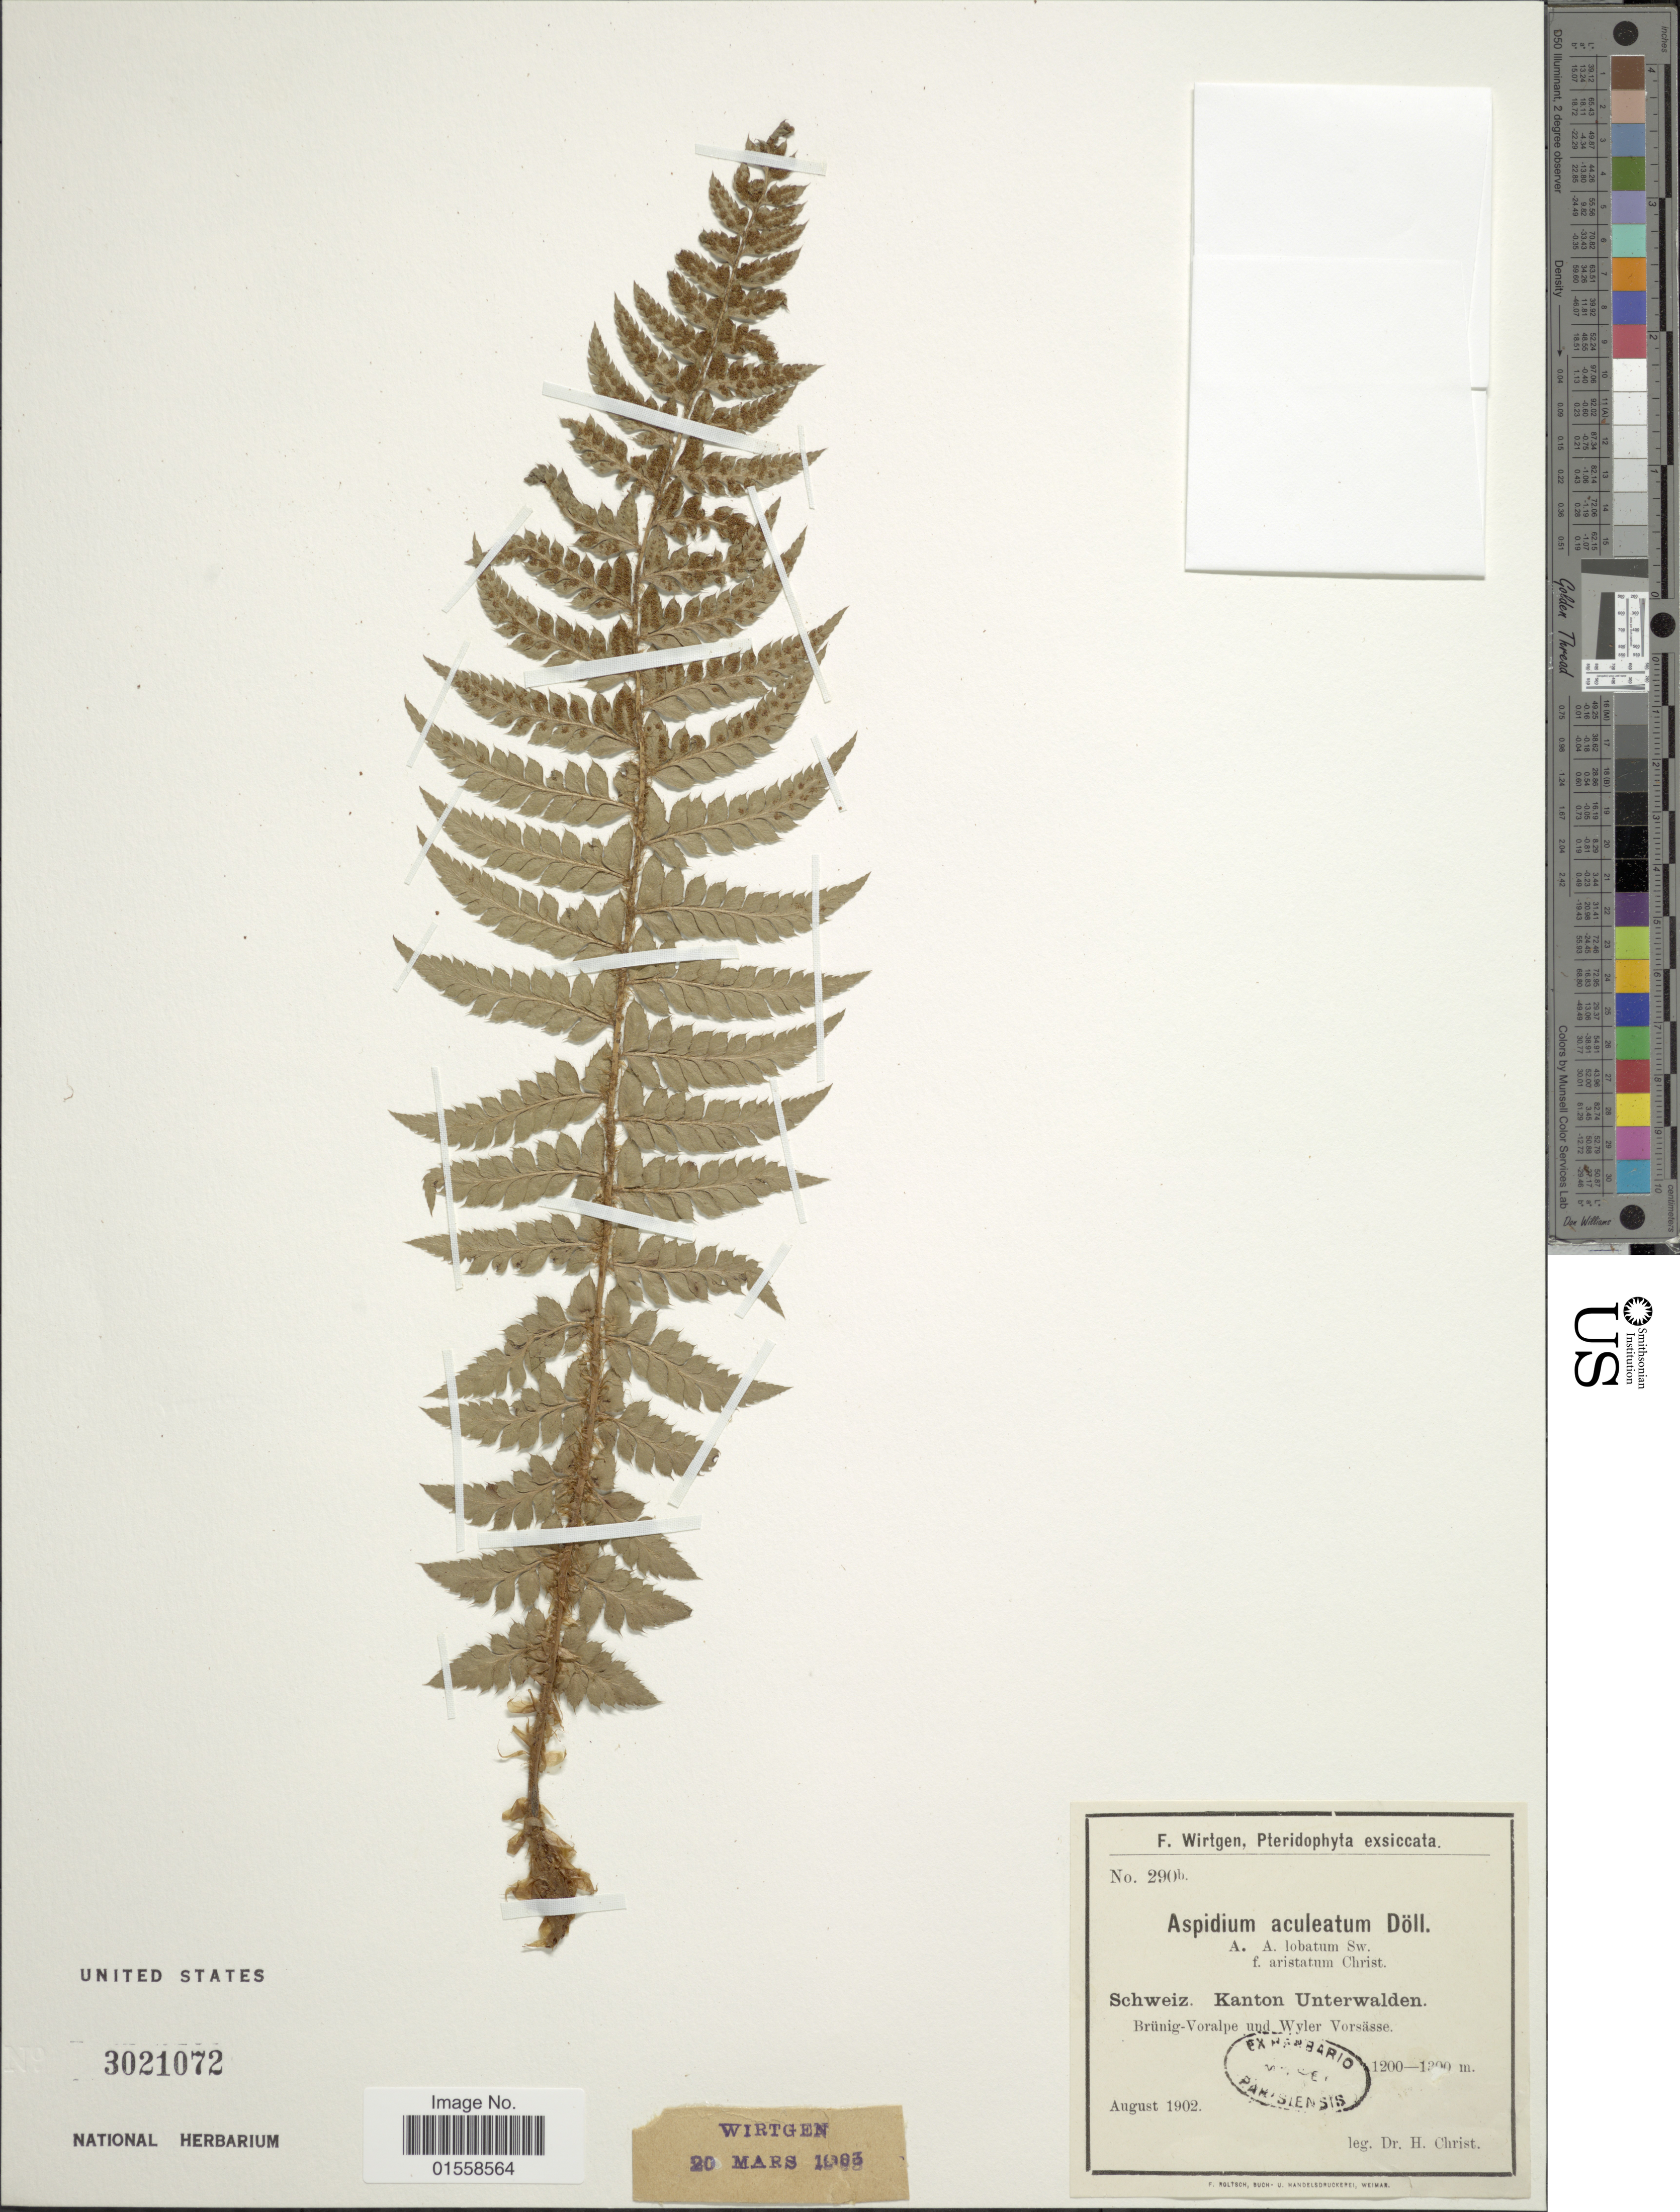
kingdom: Plantae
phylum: Tracheophyta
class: Polypodiopsida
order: Polypodiales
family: Dryopteridaceae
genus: Polystichum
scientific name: Polystichum aculeatum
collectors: H. Christ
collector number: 290b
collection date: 1902-08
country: Switzerland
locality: Schweiz. Kanton Unterwalden. Brunig-Voralpe und Wyler Vorsasse,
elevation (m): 1200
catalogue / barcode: US 3021072